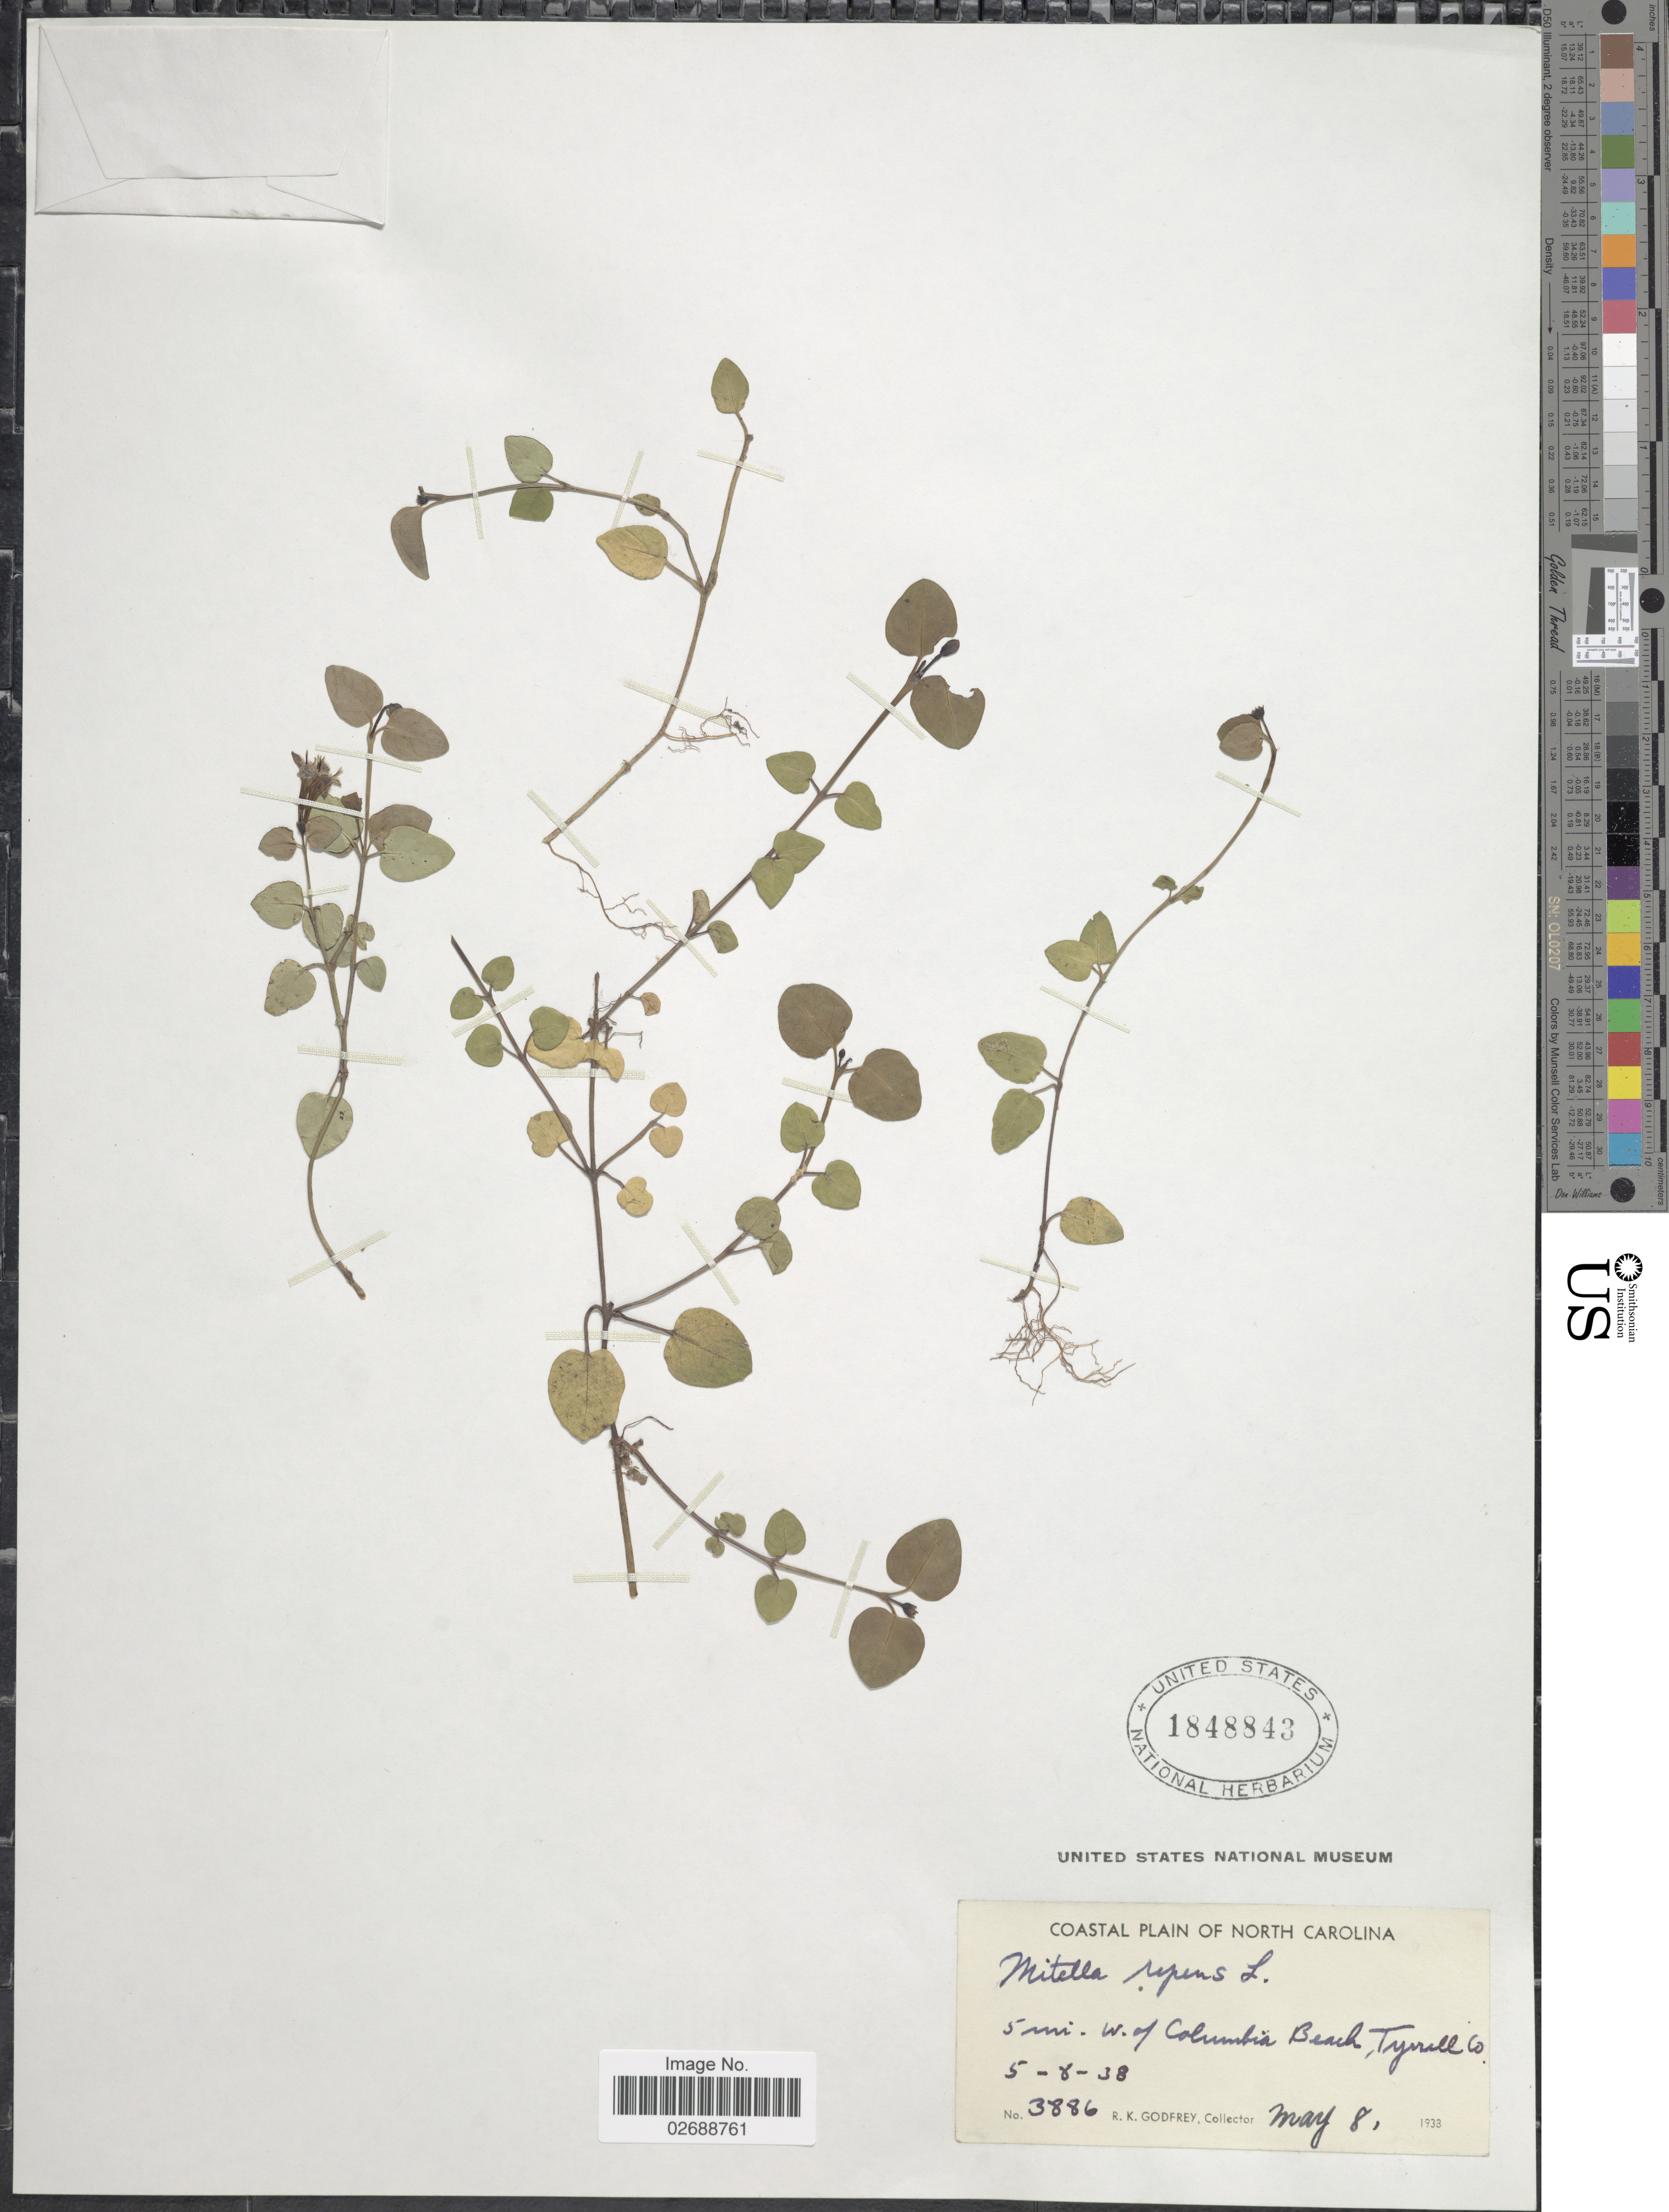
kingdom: Plantae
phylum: Tracheophyta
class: Magnoliopsida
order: Gentianales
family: Rubiaceae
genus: Mitchella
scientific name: Mitchella repens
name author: L.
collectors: R. K. Godfrey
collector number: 3886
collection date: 1938-05-08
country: United States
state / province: North Carolina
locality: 5 mi W. of Columbia Beach, Tyrrell Co.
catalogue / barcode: US 1848843